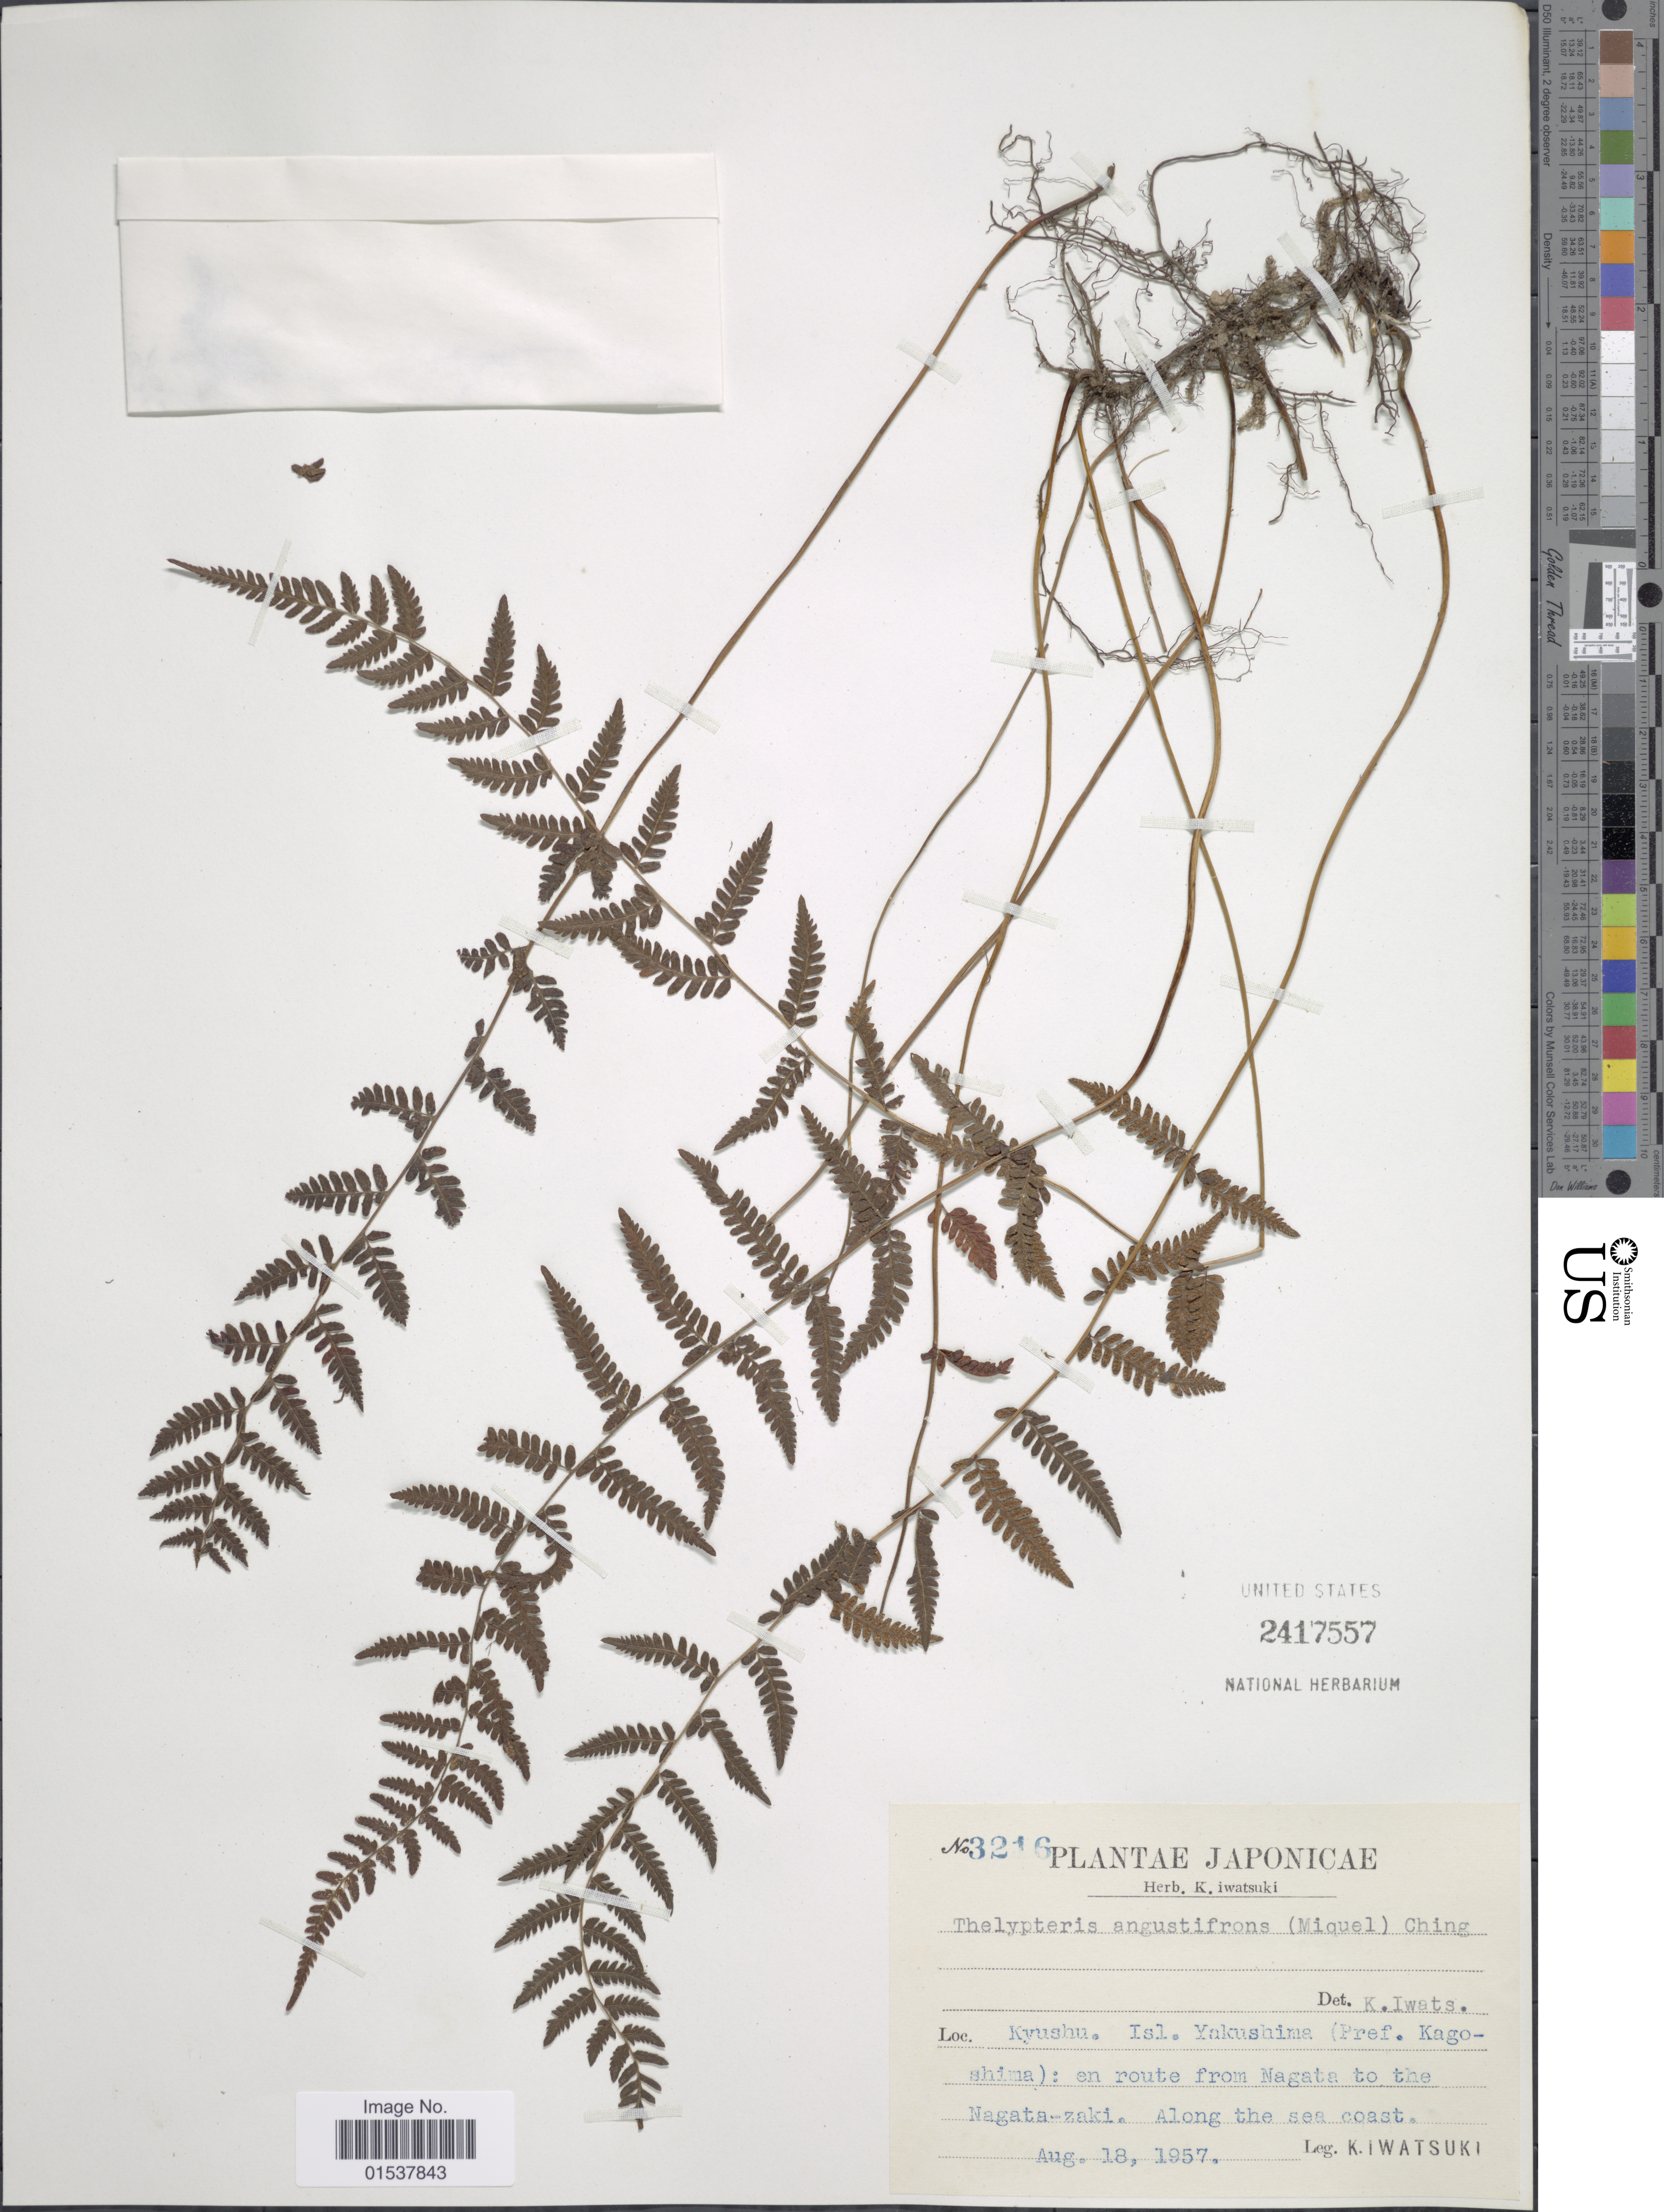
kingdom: Plantae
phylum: Tracheophyta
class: Polypodiopsida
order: Polypodiales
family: Thelypteridaceae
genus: Parathelypteris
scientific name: Parathelypteris angustifrons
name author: (Miq.) Ching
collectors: K. Iwatsuki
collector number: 3216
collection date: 1957-08-18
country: Japan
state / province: Kagosima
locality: Japonicae, Kyushu. Isl. Yakushima (Pref. Kagoshima): en route from Nagata to the Nagata-zaki, along the sea coast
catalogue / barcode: US 2417557